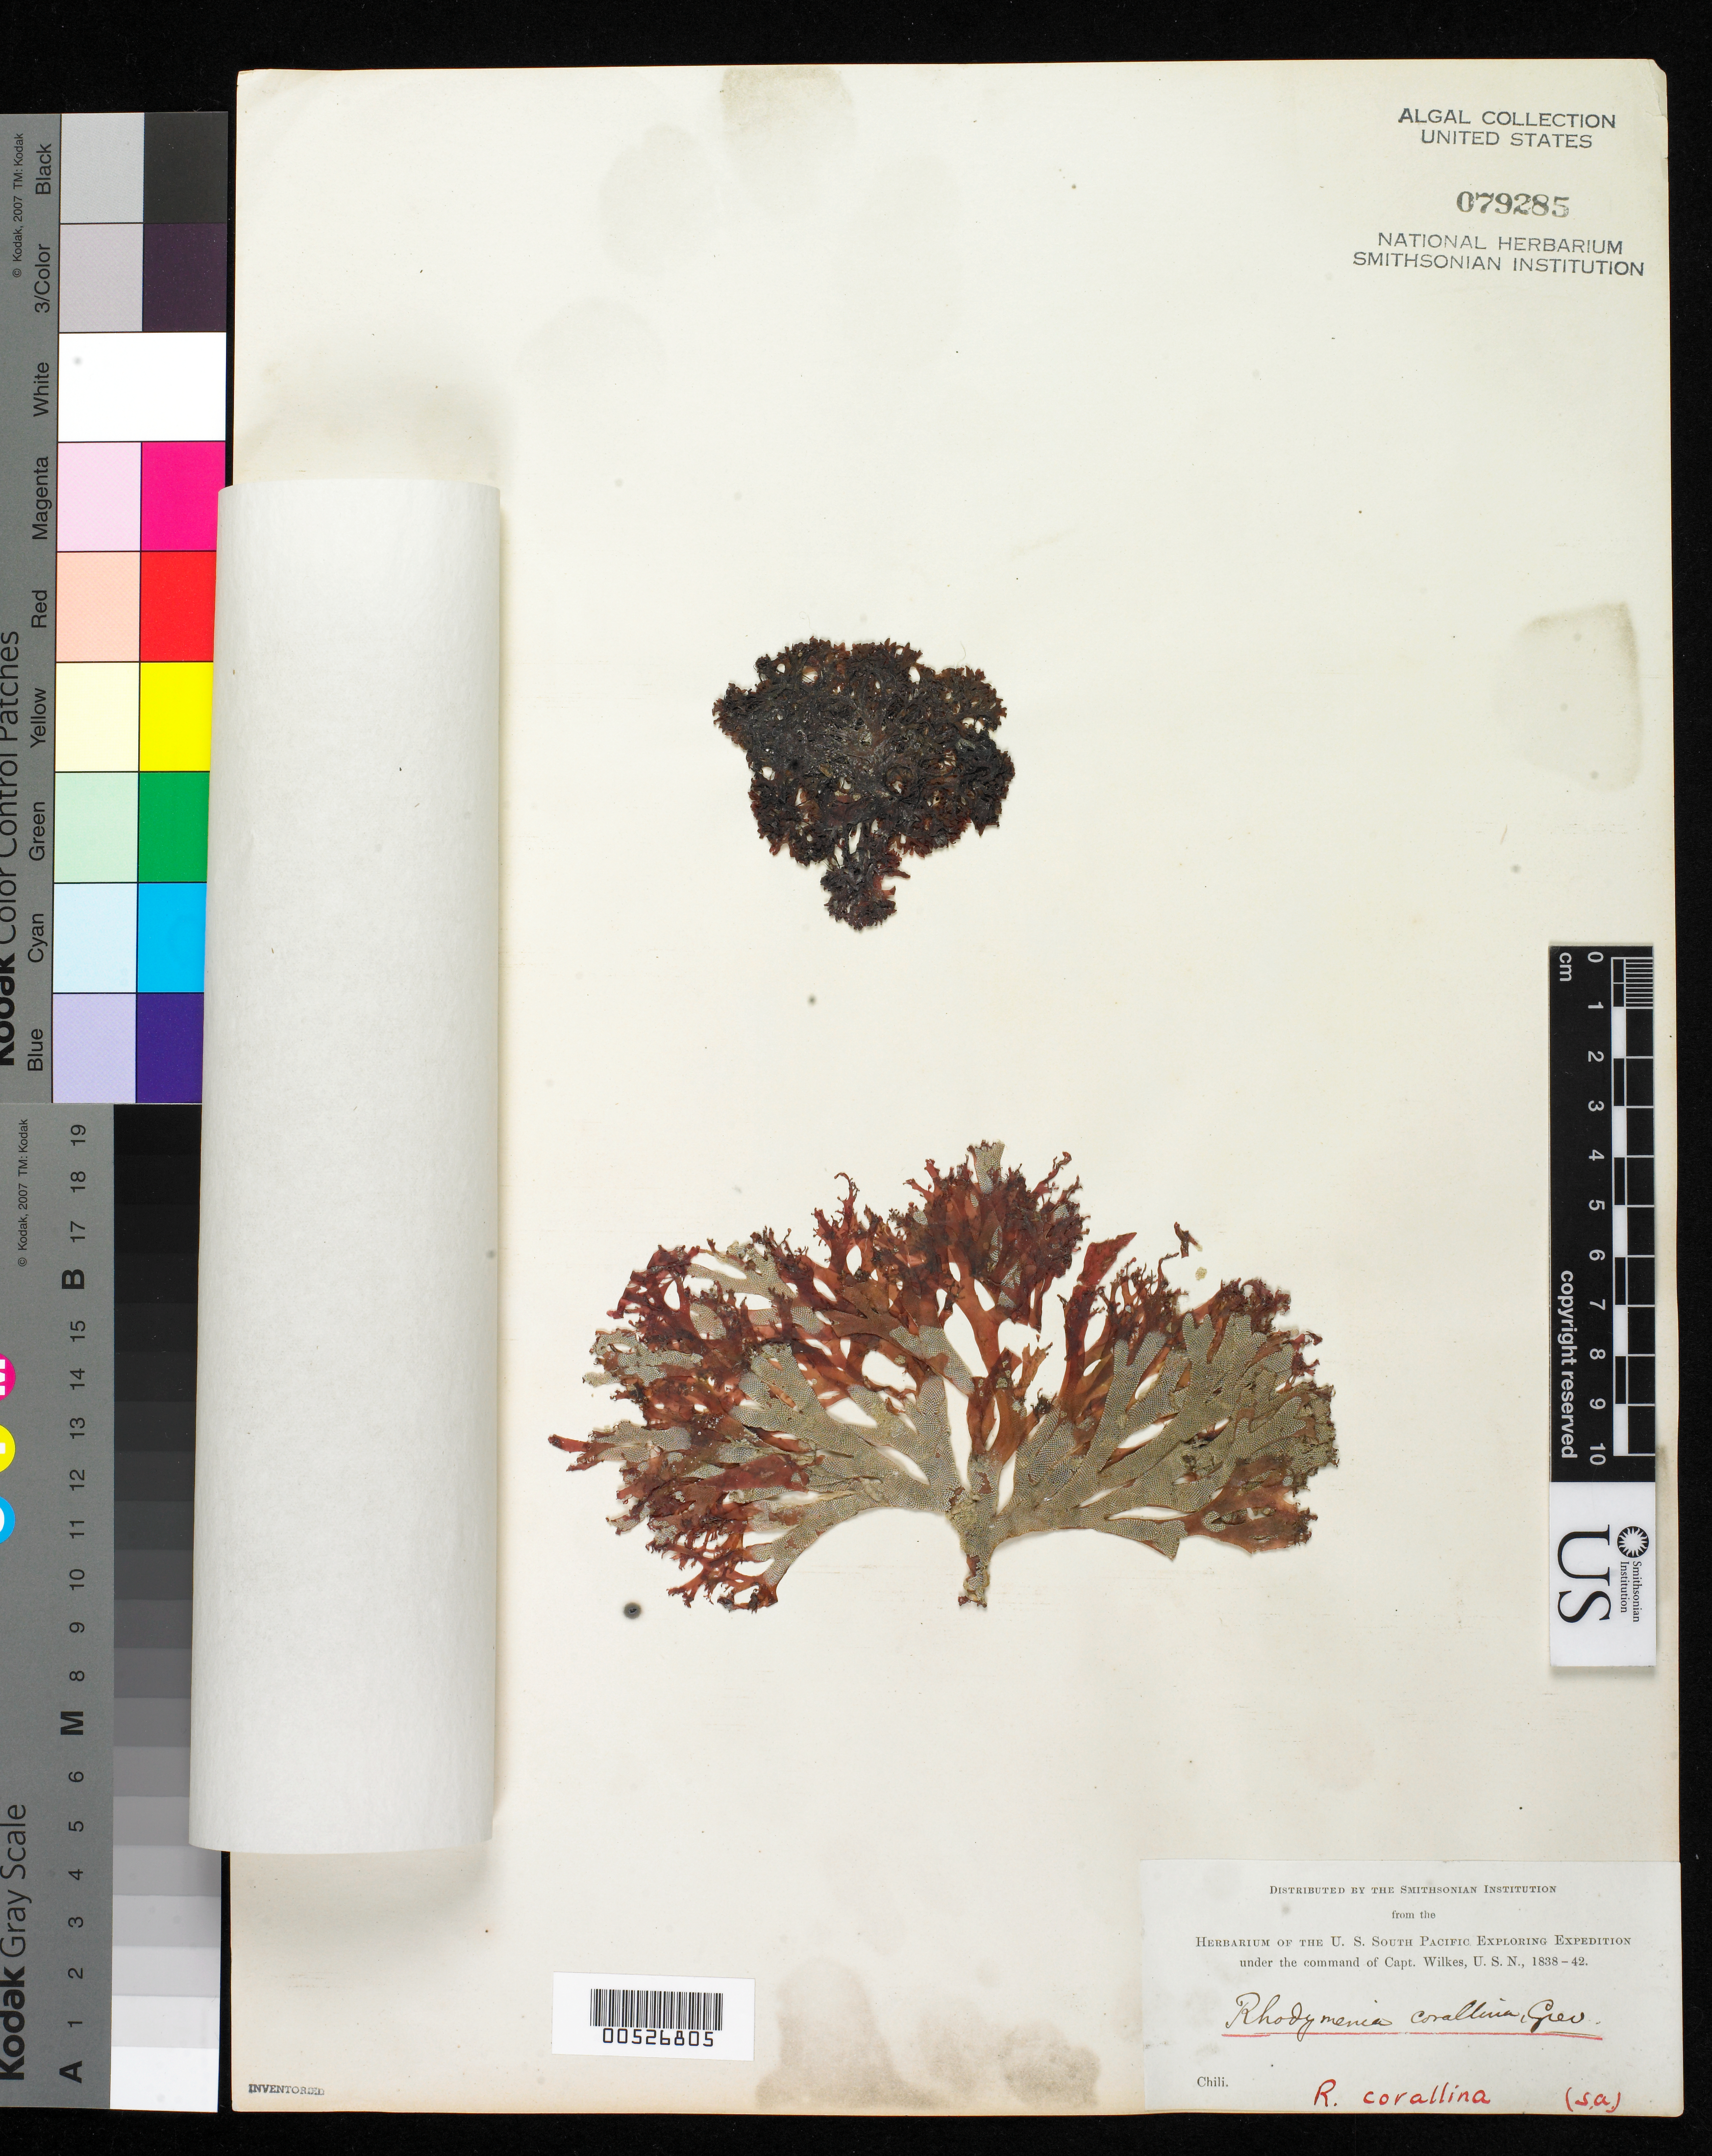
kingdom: Plantae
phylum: Rhodophyta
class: Florideophyceae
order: Rhodymeniales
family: Rhodymeniaceae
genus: Rhodymenia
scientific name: Rhodymenia corallina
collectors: W. D. Brackenridge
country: Chile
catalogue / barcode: US 79285